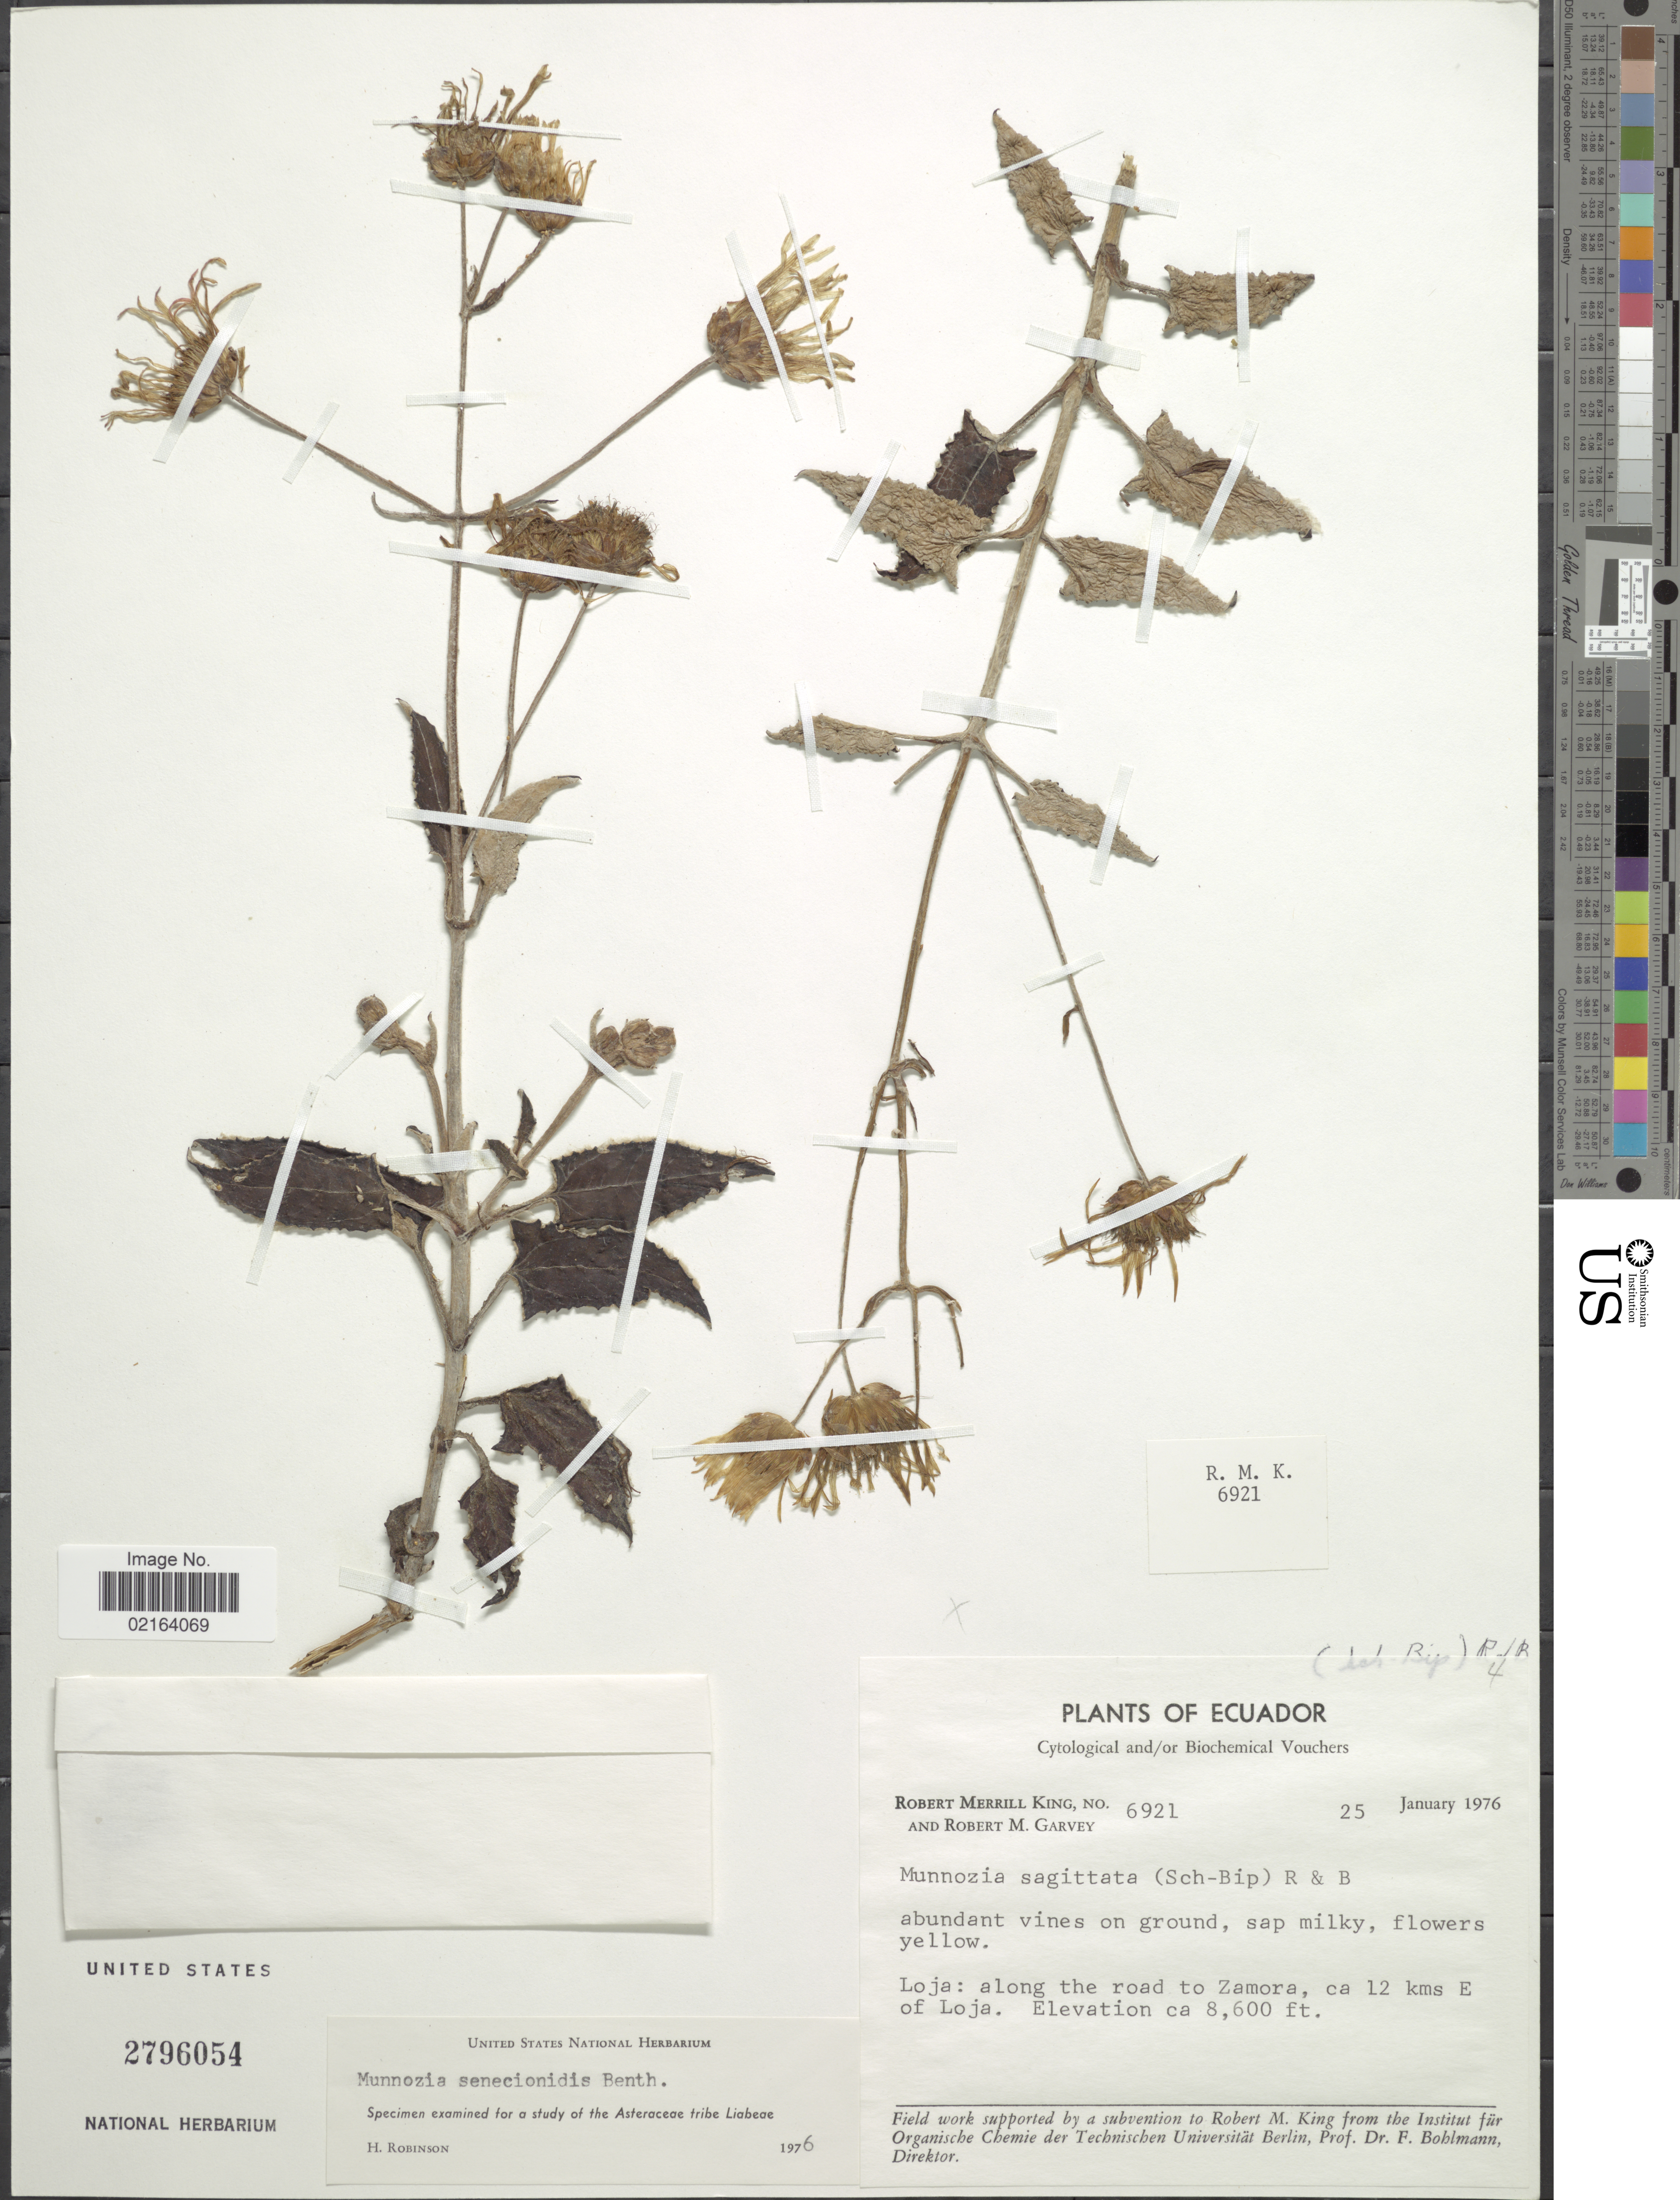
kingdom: Plantae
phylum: Tracheophyta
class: Magnoliopsida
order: Asterales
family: Asteraceae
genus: Munnozia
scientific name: Munnozia senecionidis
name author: Benth.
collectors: R. M. King & R. Garvey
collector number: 6921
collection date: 1976-01-25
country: Ecuador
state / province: Loja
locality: Loja: along the road to Zamora, 12 kms E of Loja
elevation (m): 2621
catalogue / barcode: US 2796054